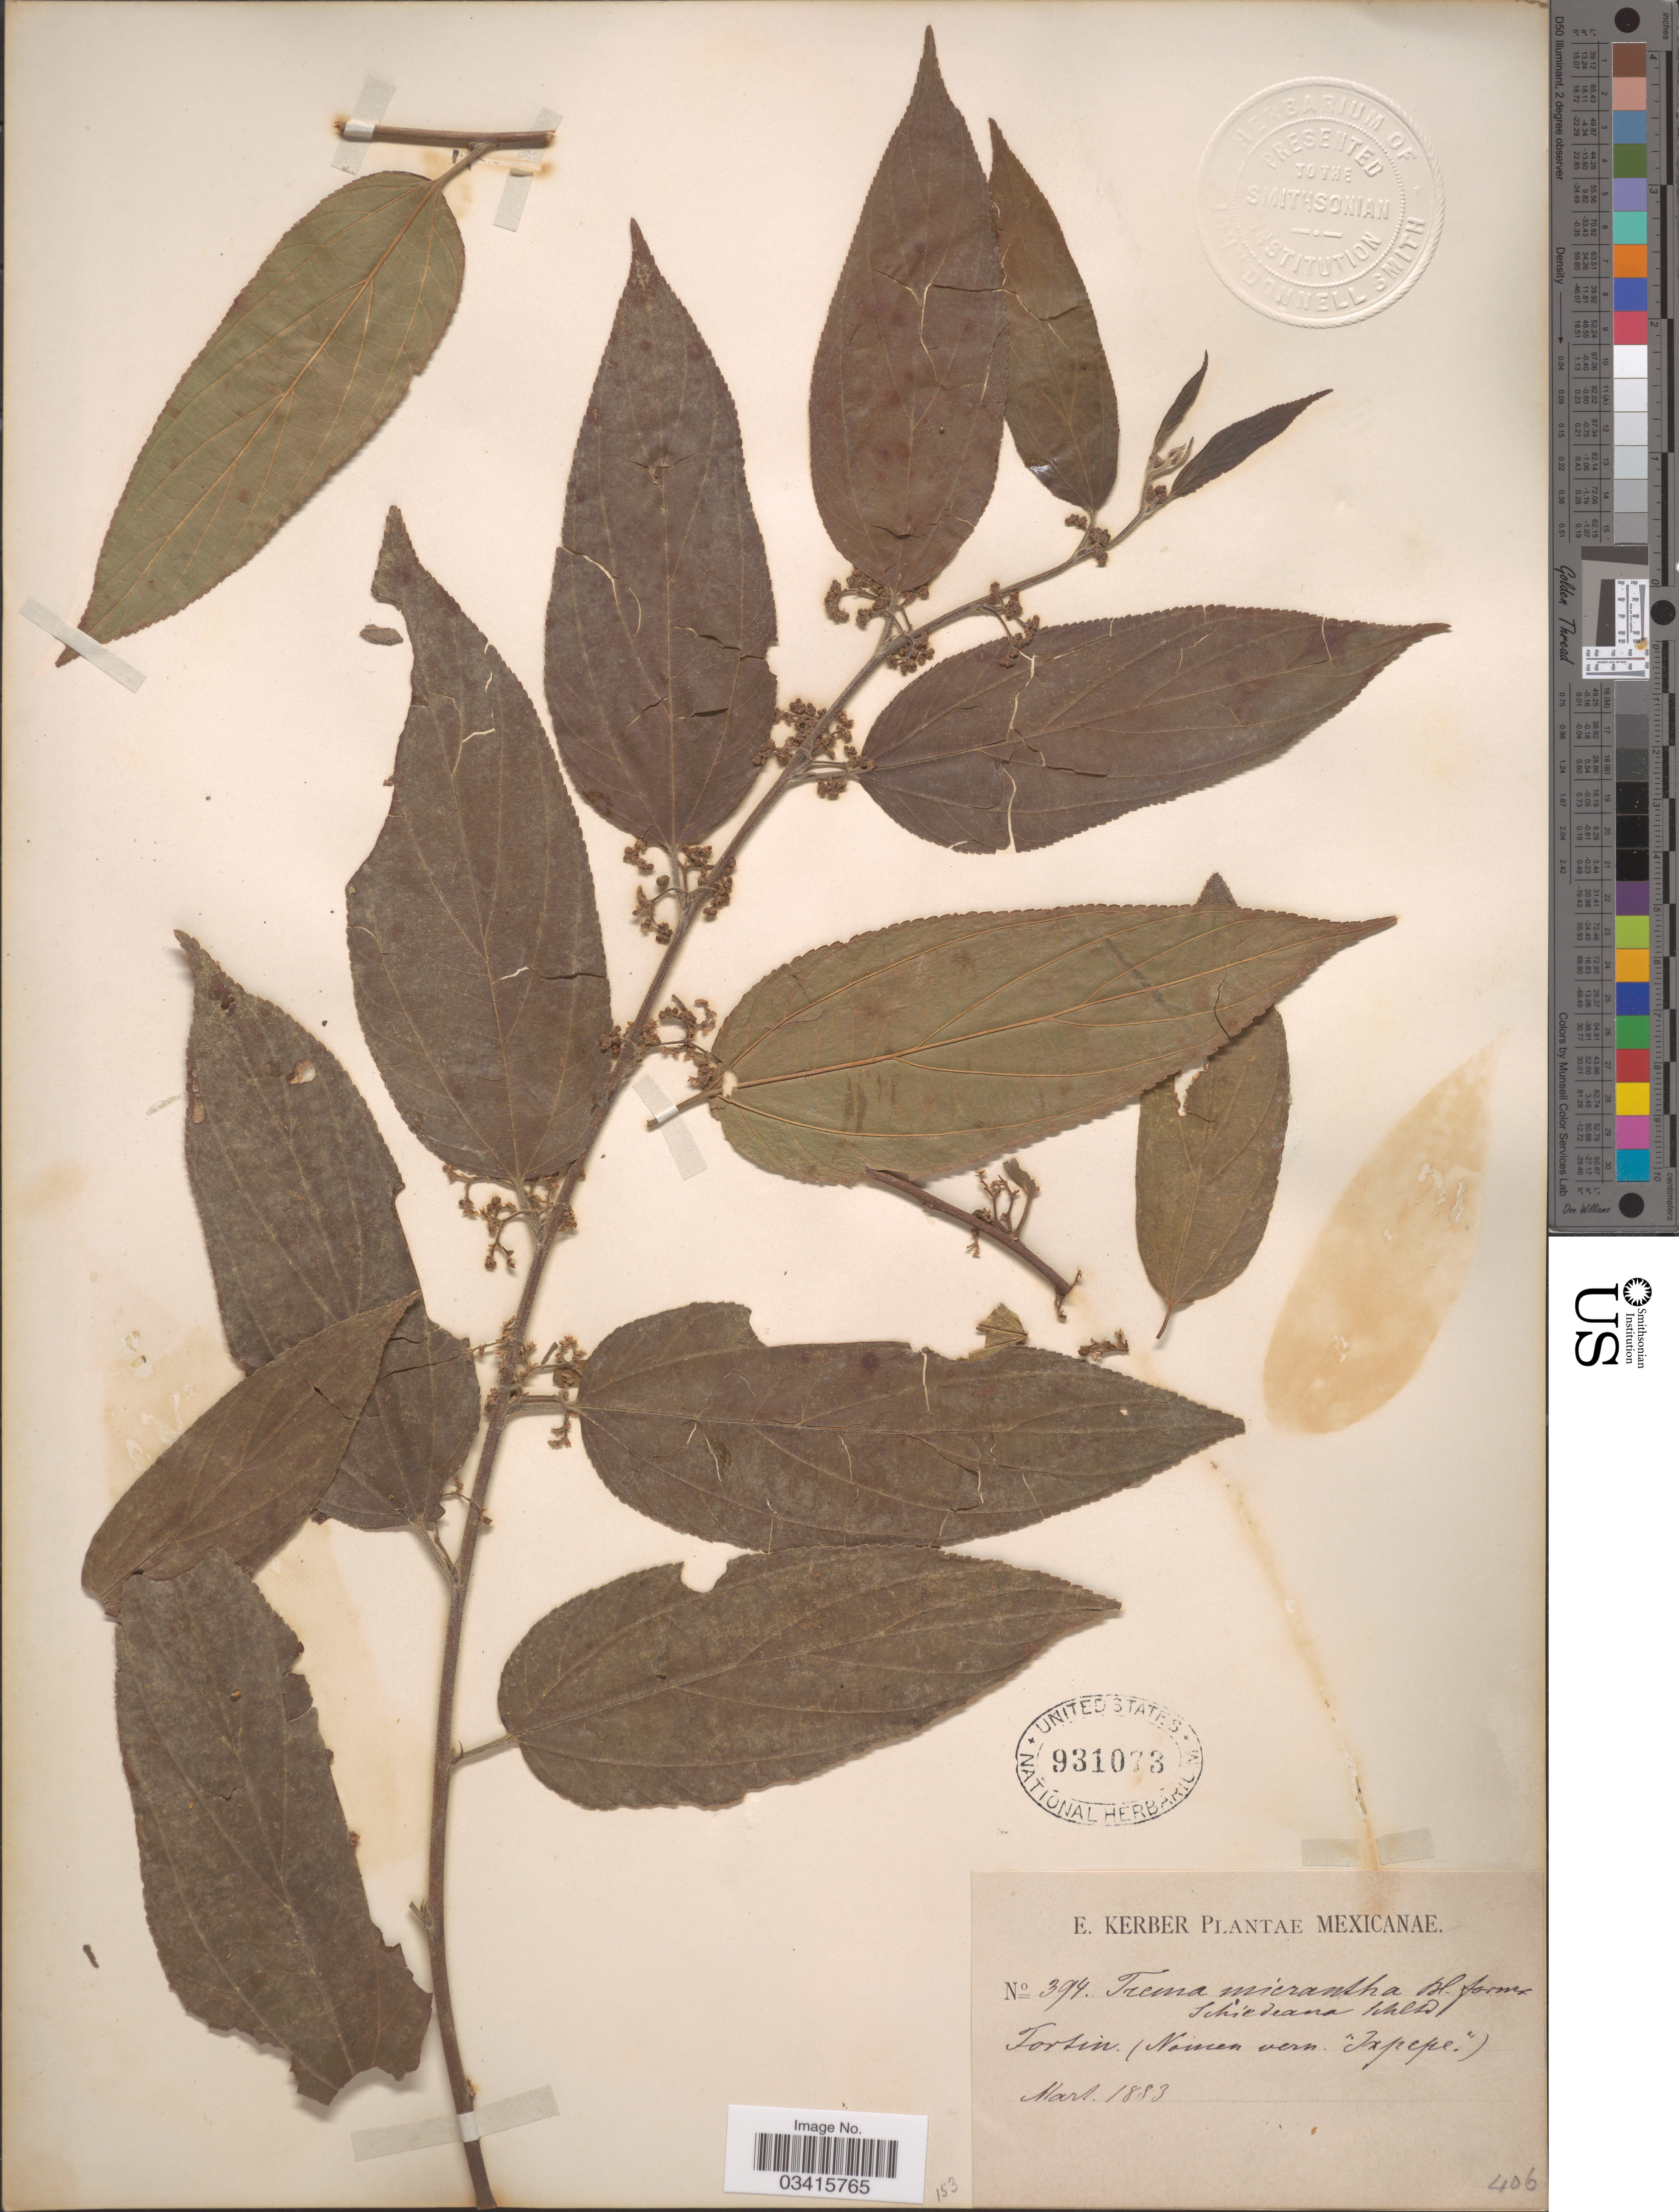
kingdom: Plantae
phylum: Tracheophyta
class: Magnoliopsida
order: Rosales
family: Cannabaceae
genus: Trema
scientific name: Trema micranthum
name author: (L.) Blume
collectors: E. Kerber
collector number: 394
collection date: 1883-03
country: Mexico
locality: Fortin.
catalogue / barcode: US 931073